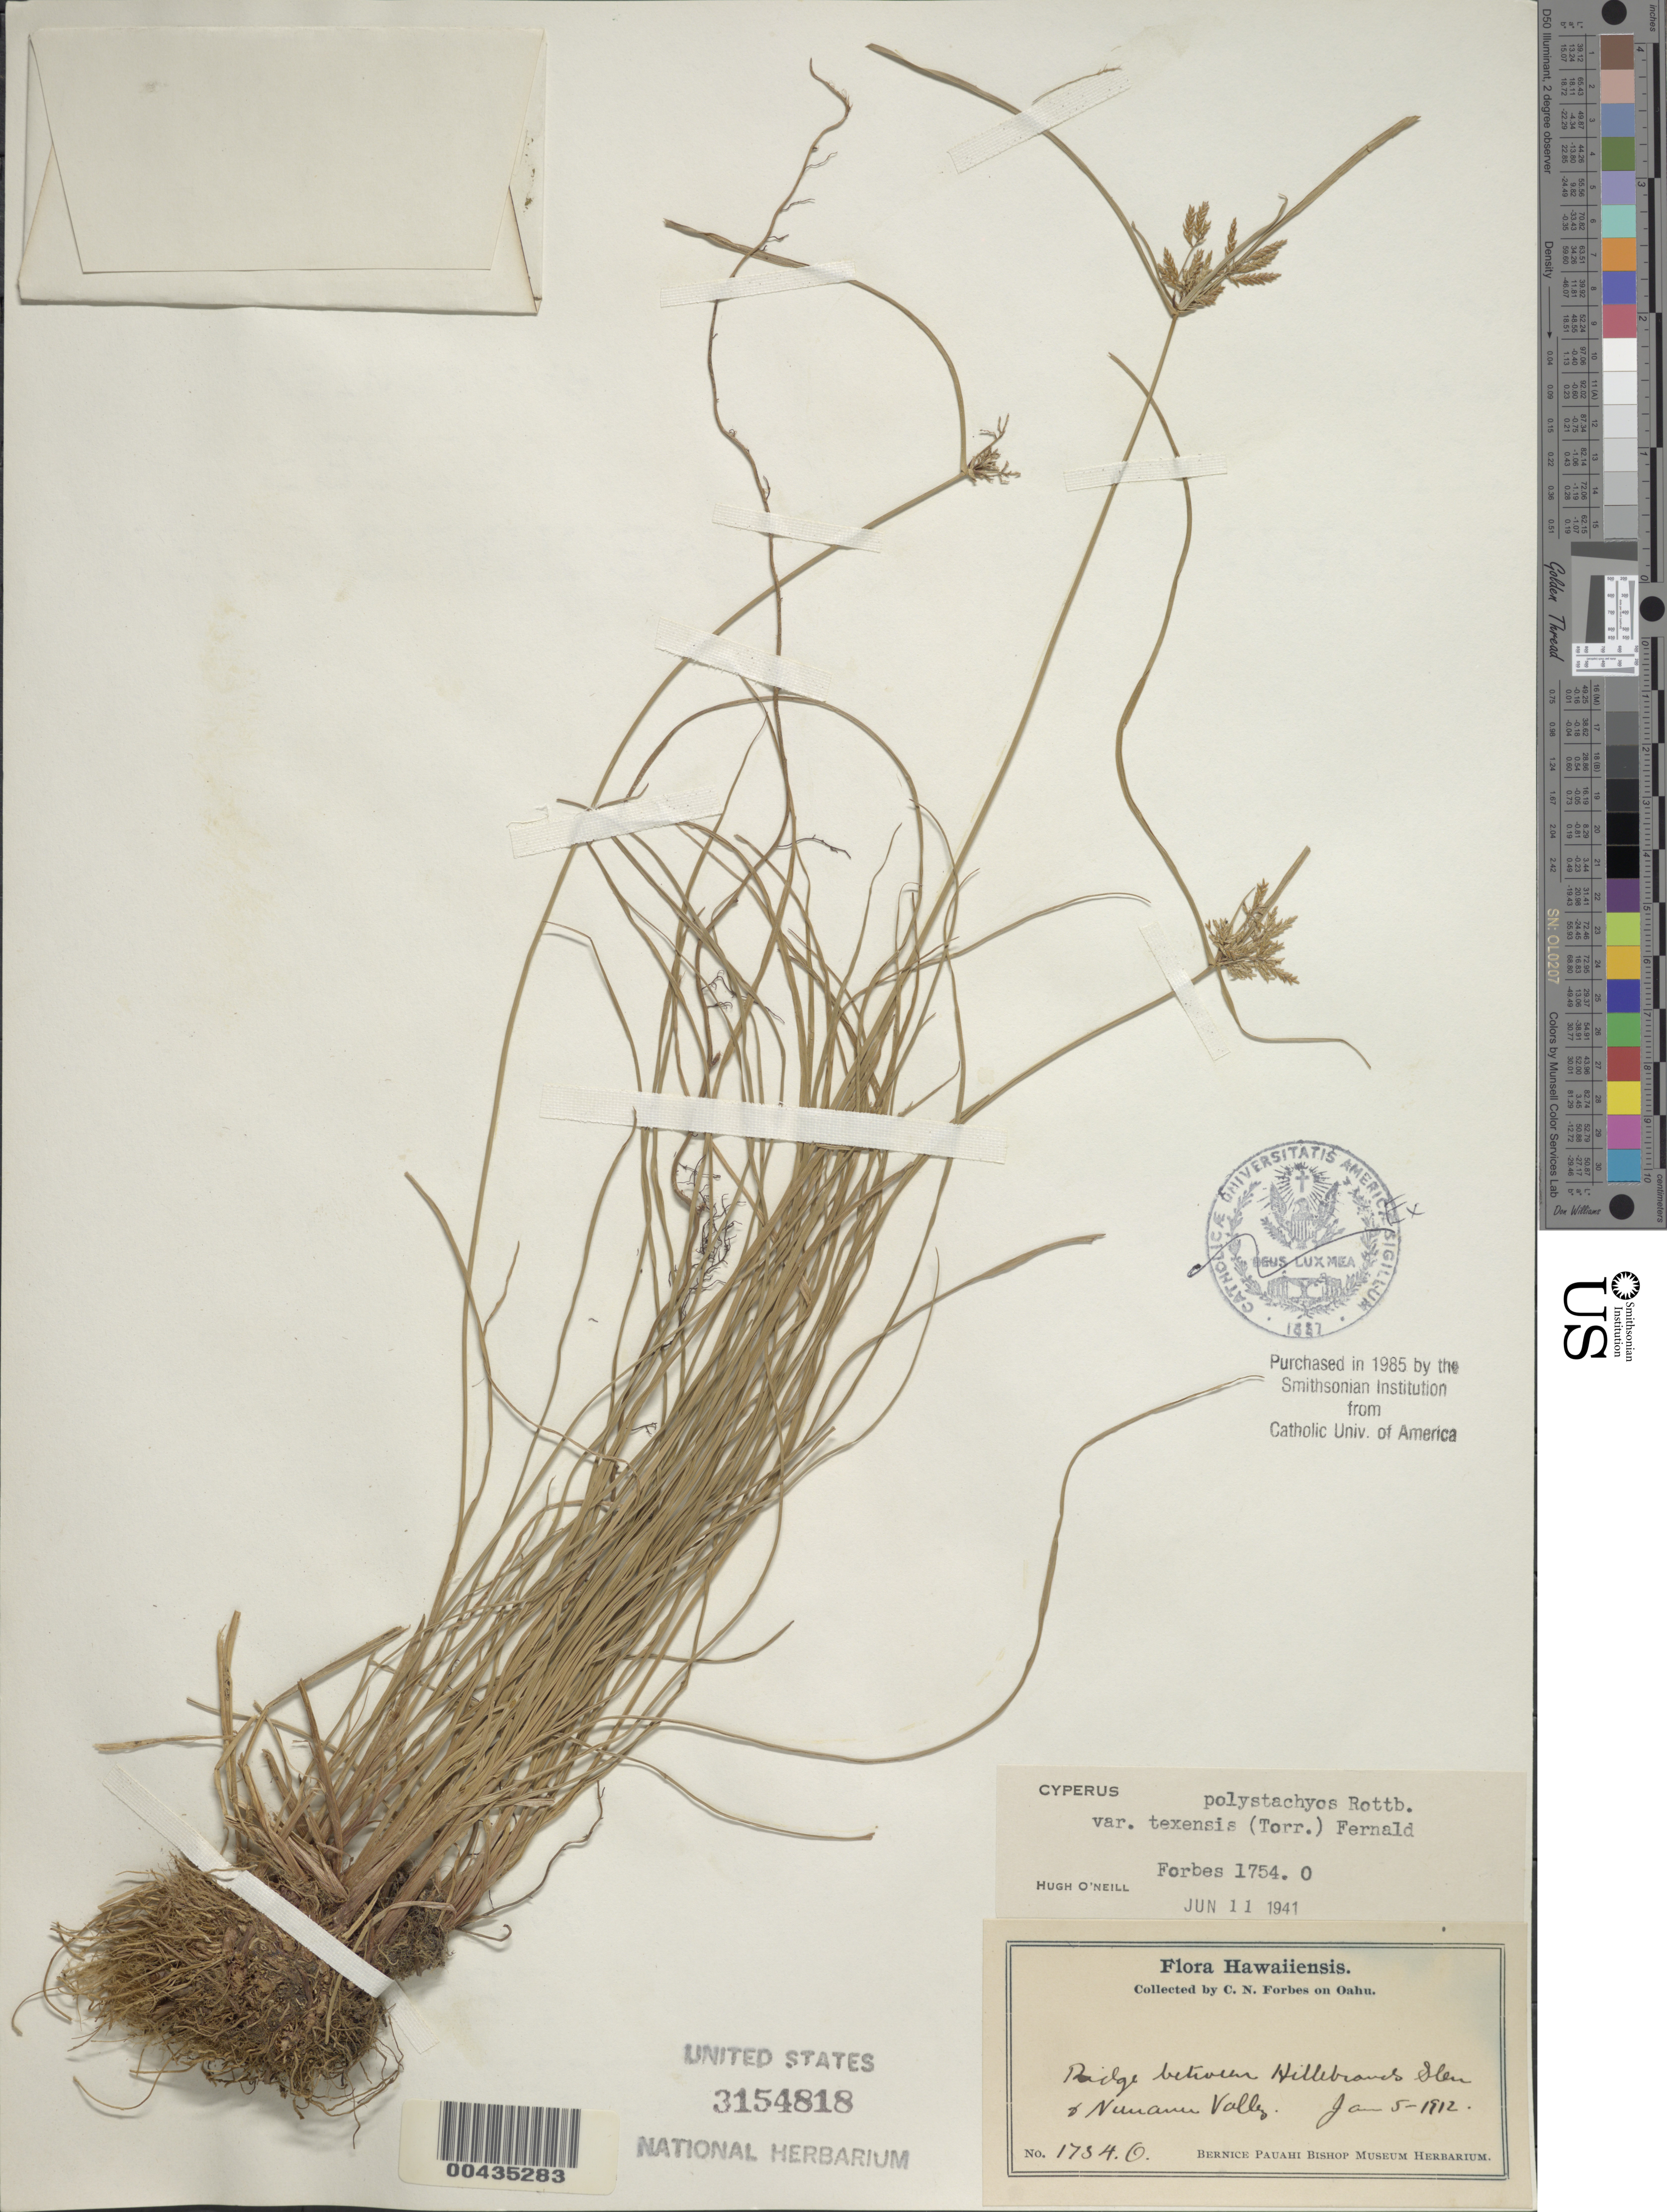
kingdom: Plantae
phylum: Tracheophyta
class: Liliopsida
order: Poales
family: Cyperaceae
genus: Cyperus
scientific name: Cyperus polystachyos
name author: Rottb.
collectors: C. N. Forbes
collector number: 1734.O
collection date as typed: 5 Jan 1912 or 5 Jun 1912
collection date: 1912-01-05 or 1912-06-05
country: United States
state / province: Hawaii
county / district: Honolulu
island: Oahu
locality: Ridge between Hillebrands Glen and Nuuanu Valley, Oahu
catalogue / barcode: US 3154818